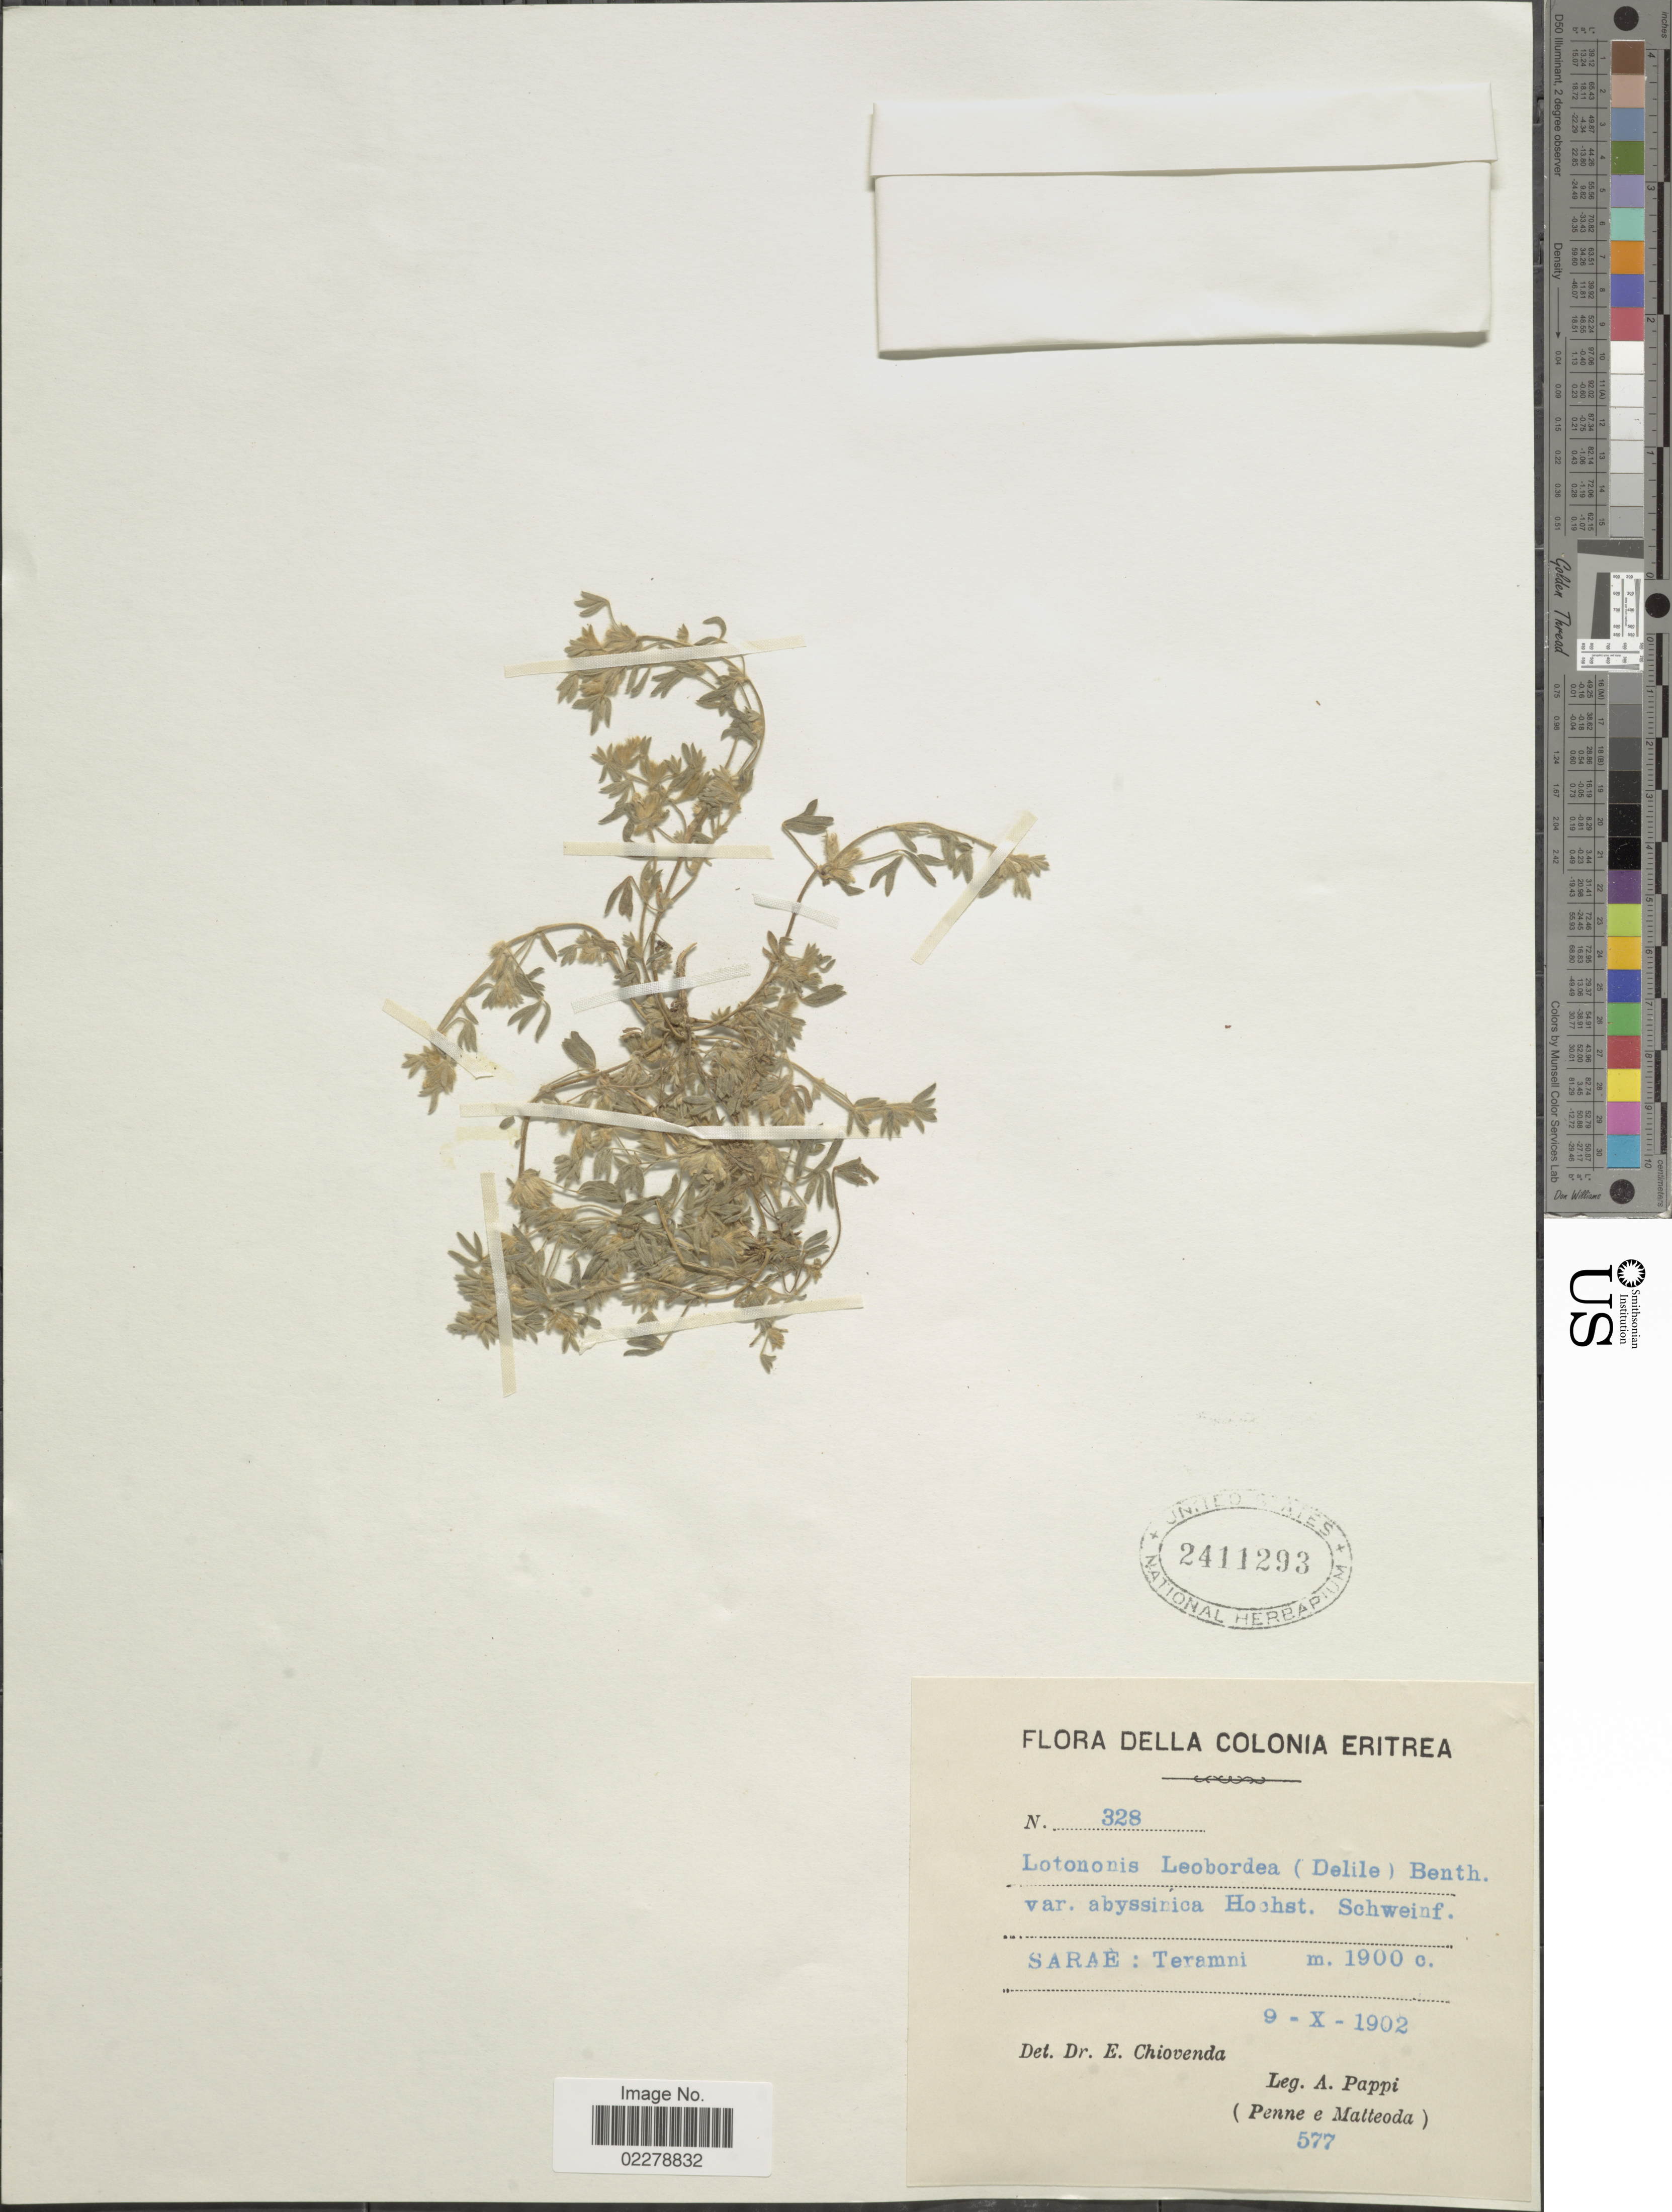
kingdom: Plantae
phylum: Tracheophyta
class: Magnoliopsida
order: Fabales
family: Fabaceae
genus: Lotononis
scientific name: Lotononis leobordea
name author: Benth.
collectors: A. Pappi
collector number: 577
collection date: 1902-10-09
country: Eritrea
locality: Colonia Eritrea. Sarae: Terami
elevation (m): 1900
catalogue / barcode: US 2411293